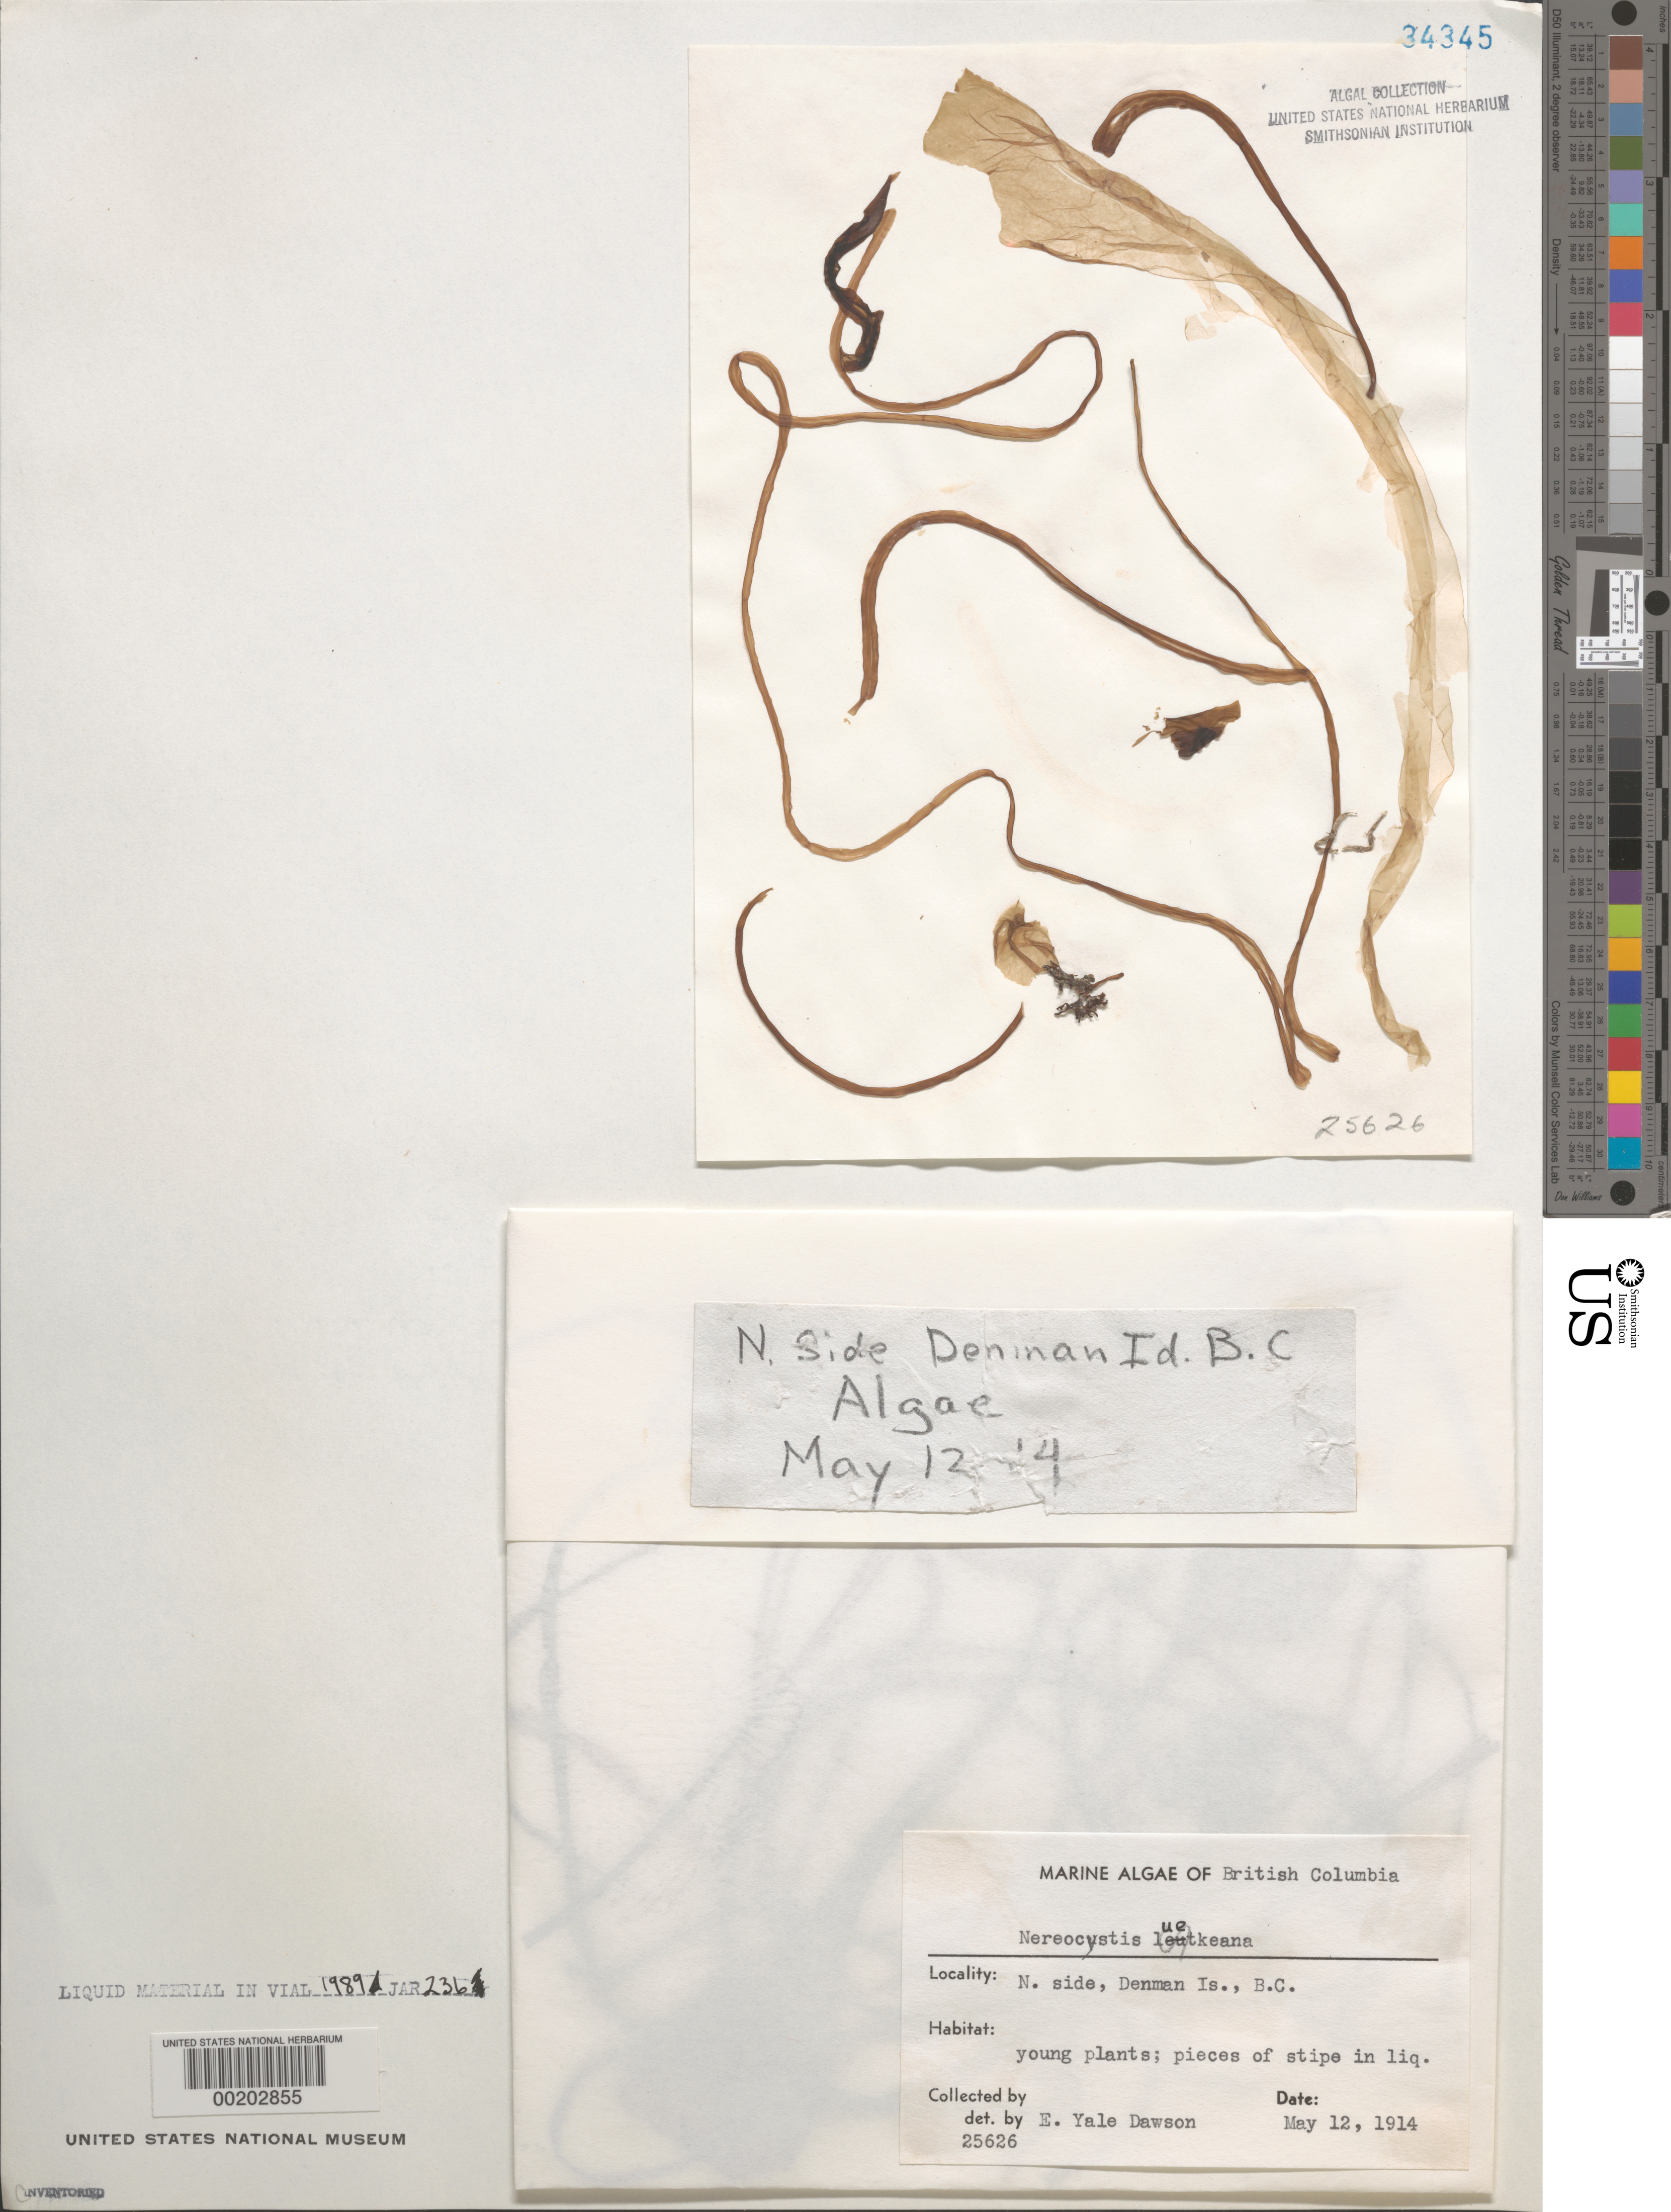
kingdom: Chromista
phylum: Ochrophyta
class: Phaeophyceae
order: Laminariales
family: Laminariaceae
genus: Nereocystis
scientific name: Nereocystis luetkeana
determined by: Dawson, E. Y.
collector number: EYD 25626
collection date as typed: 12 May 1914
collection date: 1914-05-12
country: Canada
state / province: British Columbia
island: Denman Island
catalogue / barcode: US 34345